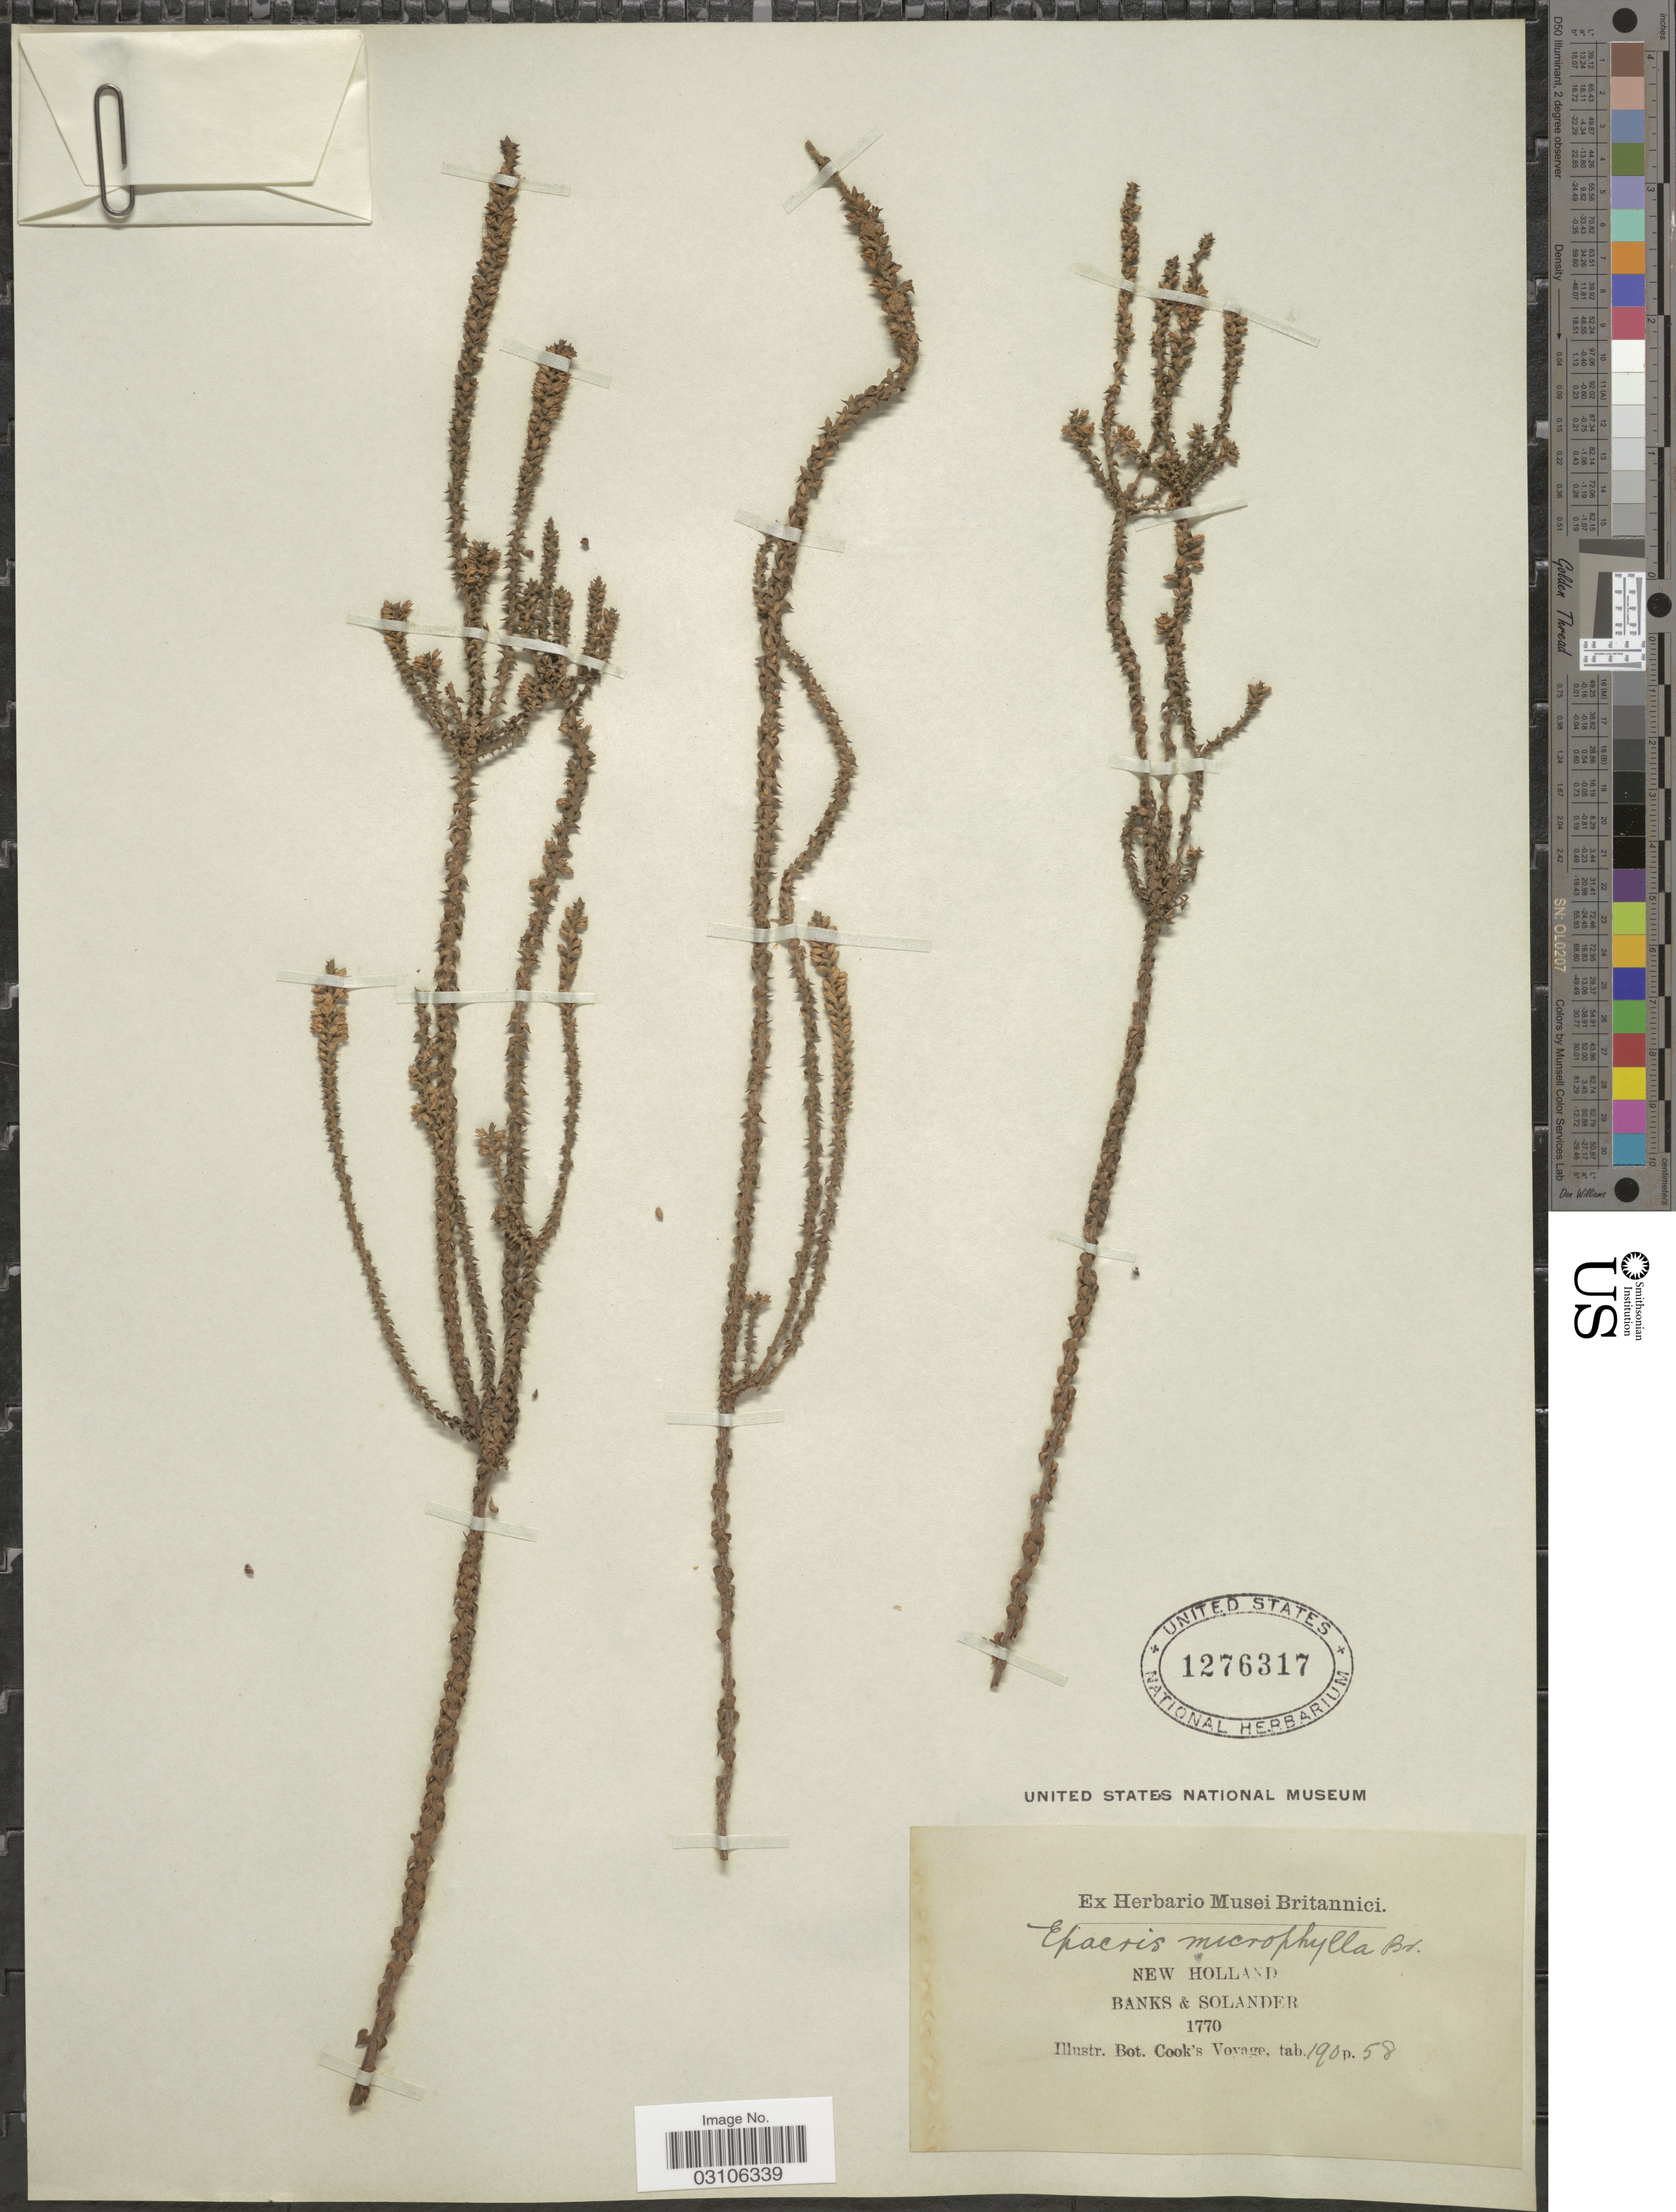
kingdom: Plantae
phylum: Tracheophyta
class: Magnoliopsida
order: Ericales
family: Ericaceae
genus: Epacris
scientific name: Epacris microphylla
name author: R. Br.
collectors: -- Banks & Solander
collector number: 1770 ?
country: Australia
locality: New Holland.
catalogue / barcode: US 1276317